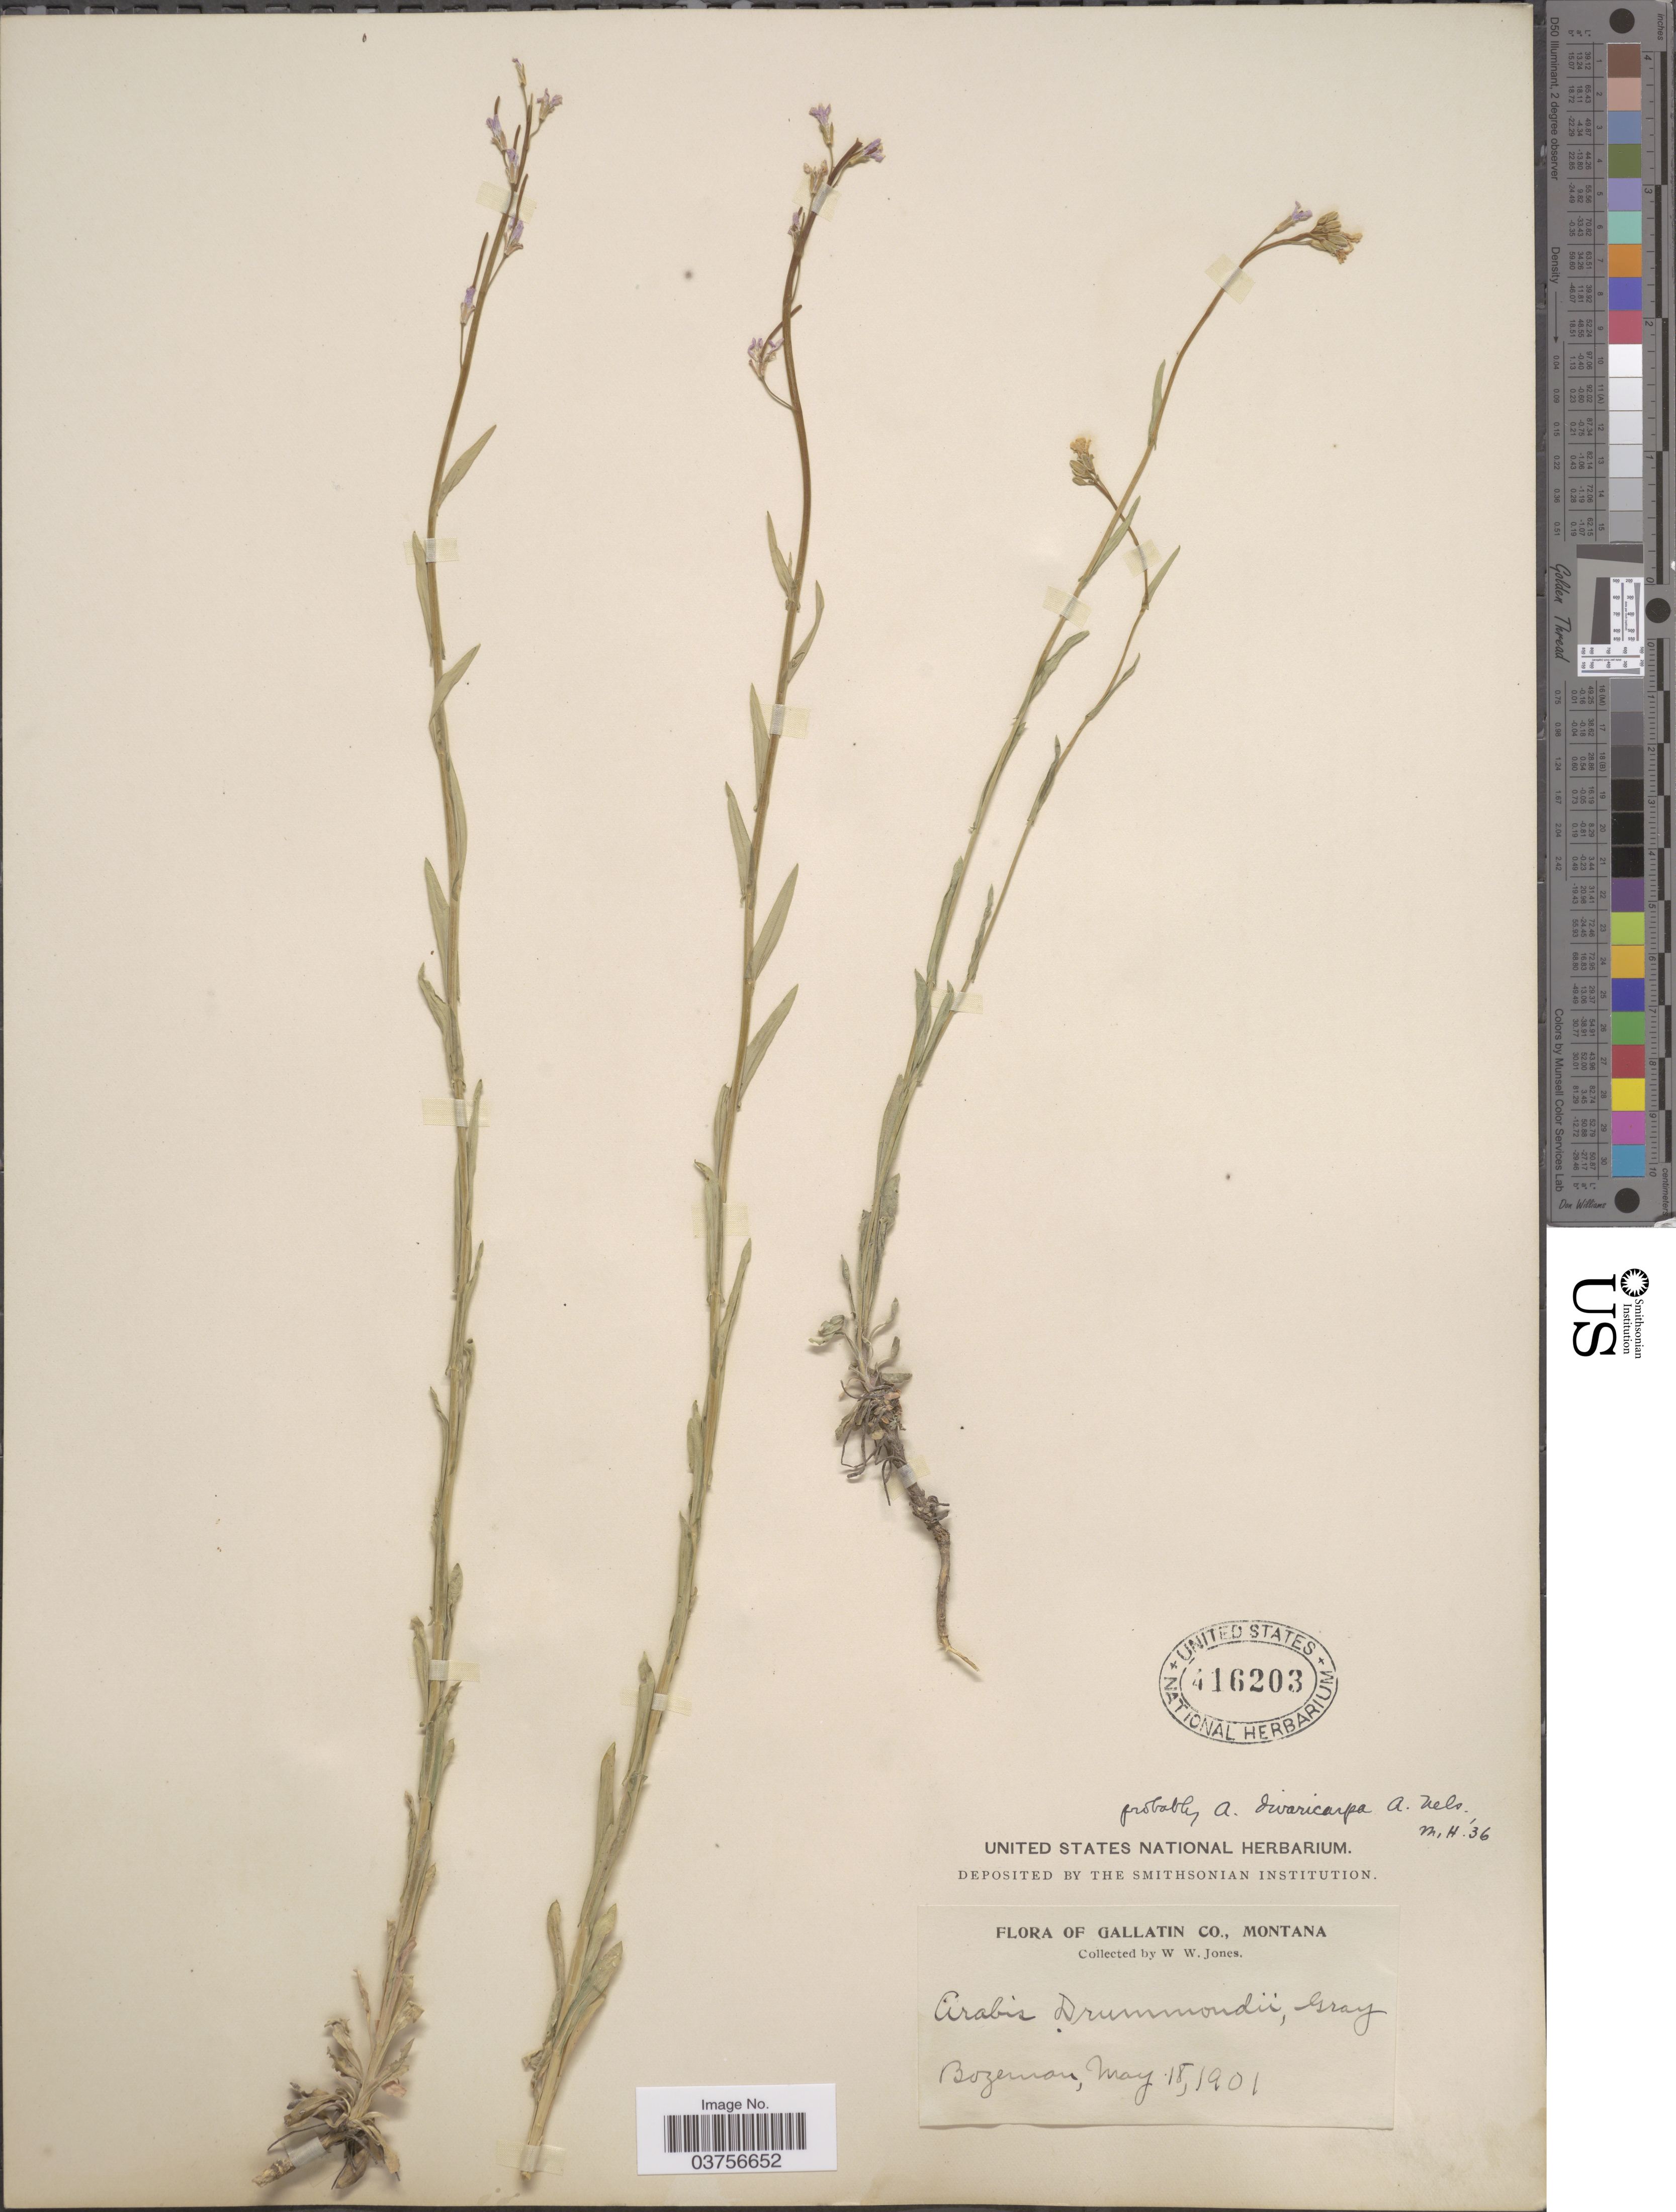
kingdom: Plantae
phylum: Tracheophyta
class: Magnoliopsida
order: Brassicales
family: Brassicaceae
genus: Arabis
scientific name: Arabis divaricarpa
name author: A. Nelson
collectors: W. W. Jones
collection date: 1901-05-18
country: United States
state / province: Montana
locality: Gallatin Co. Bozeman.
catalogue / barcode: US 416203